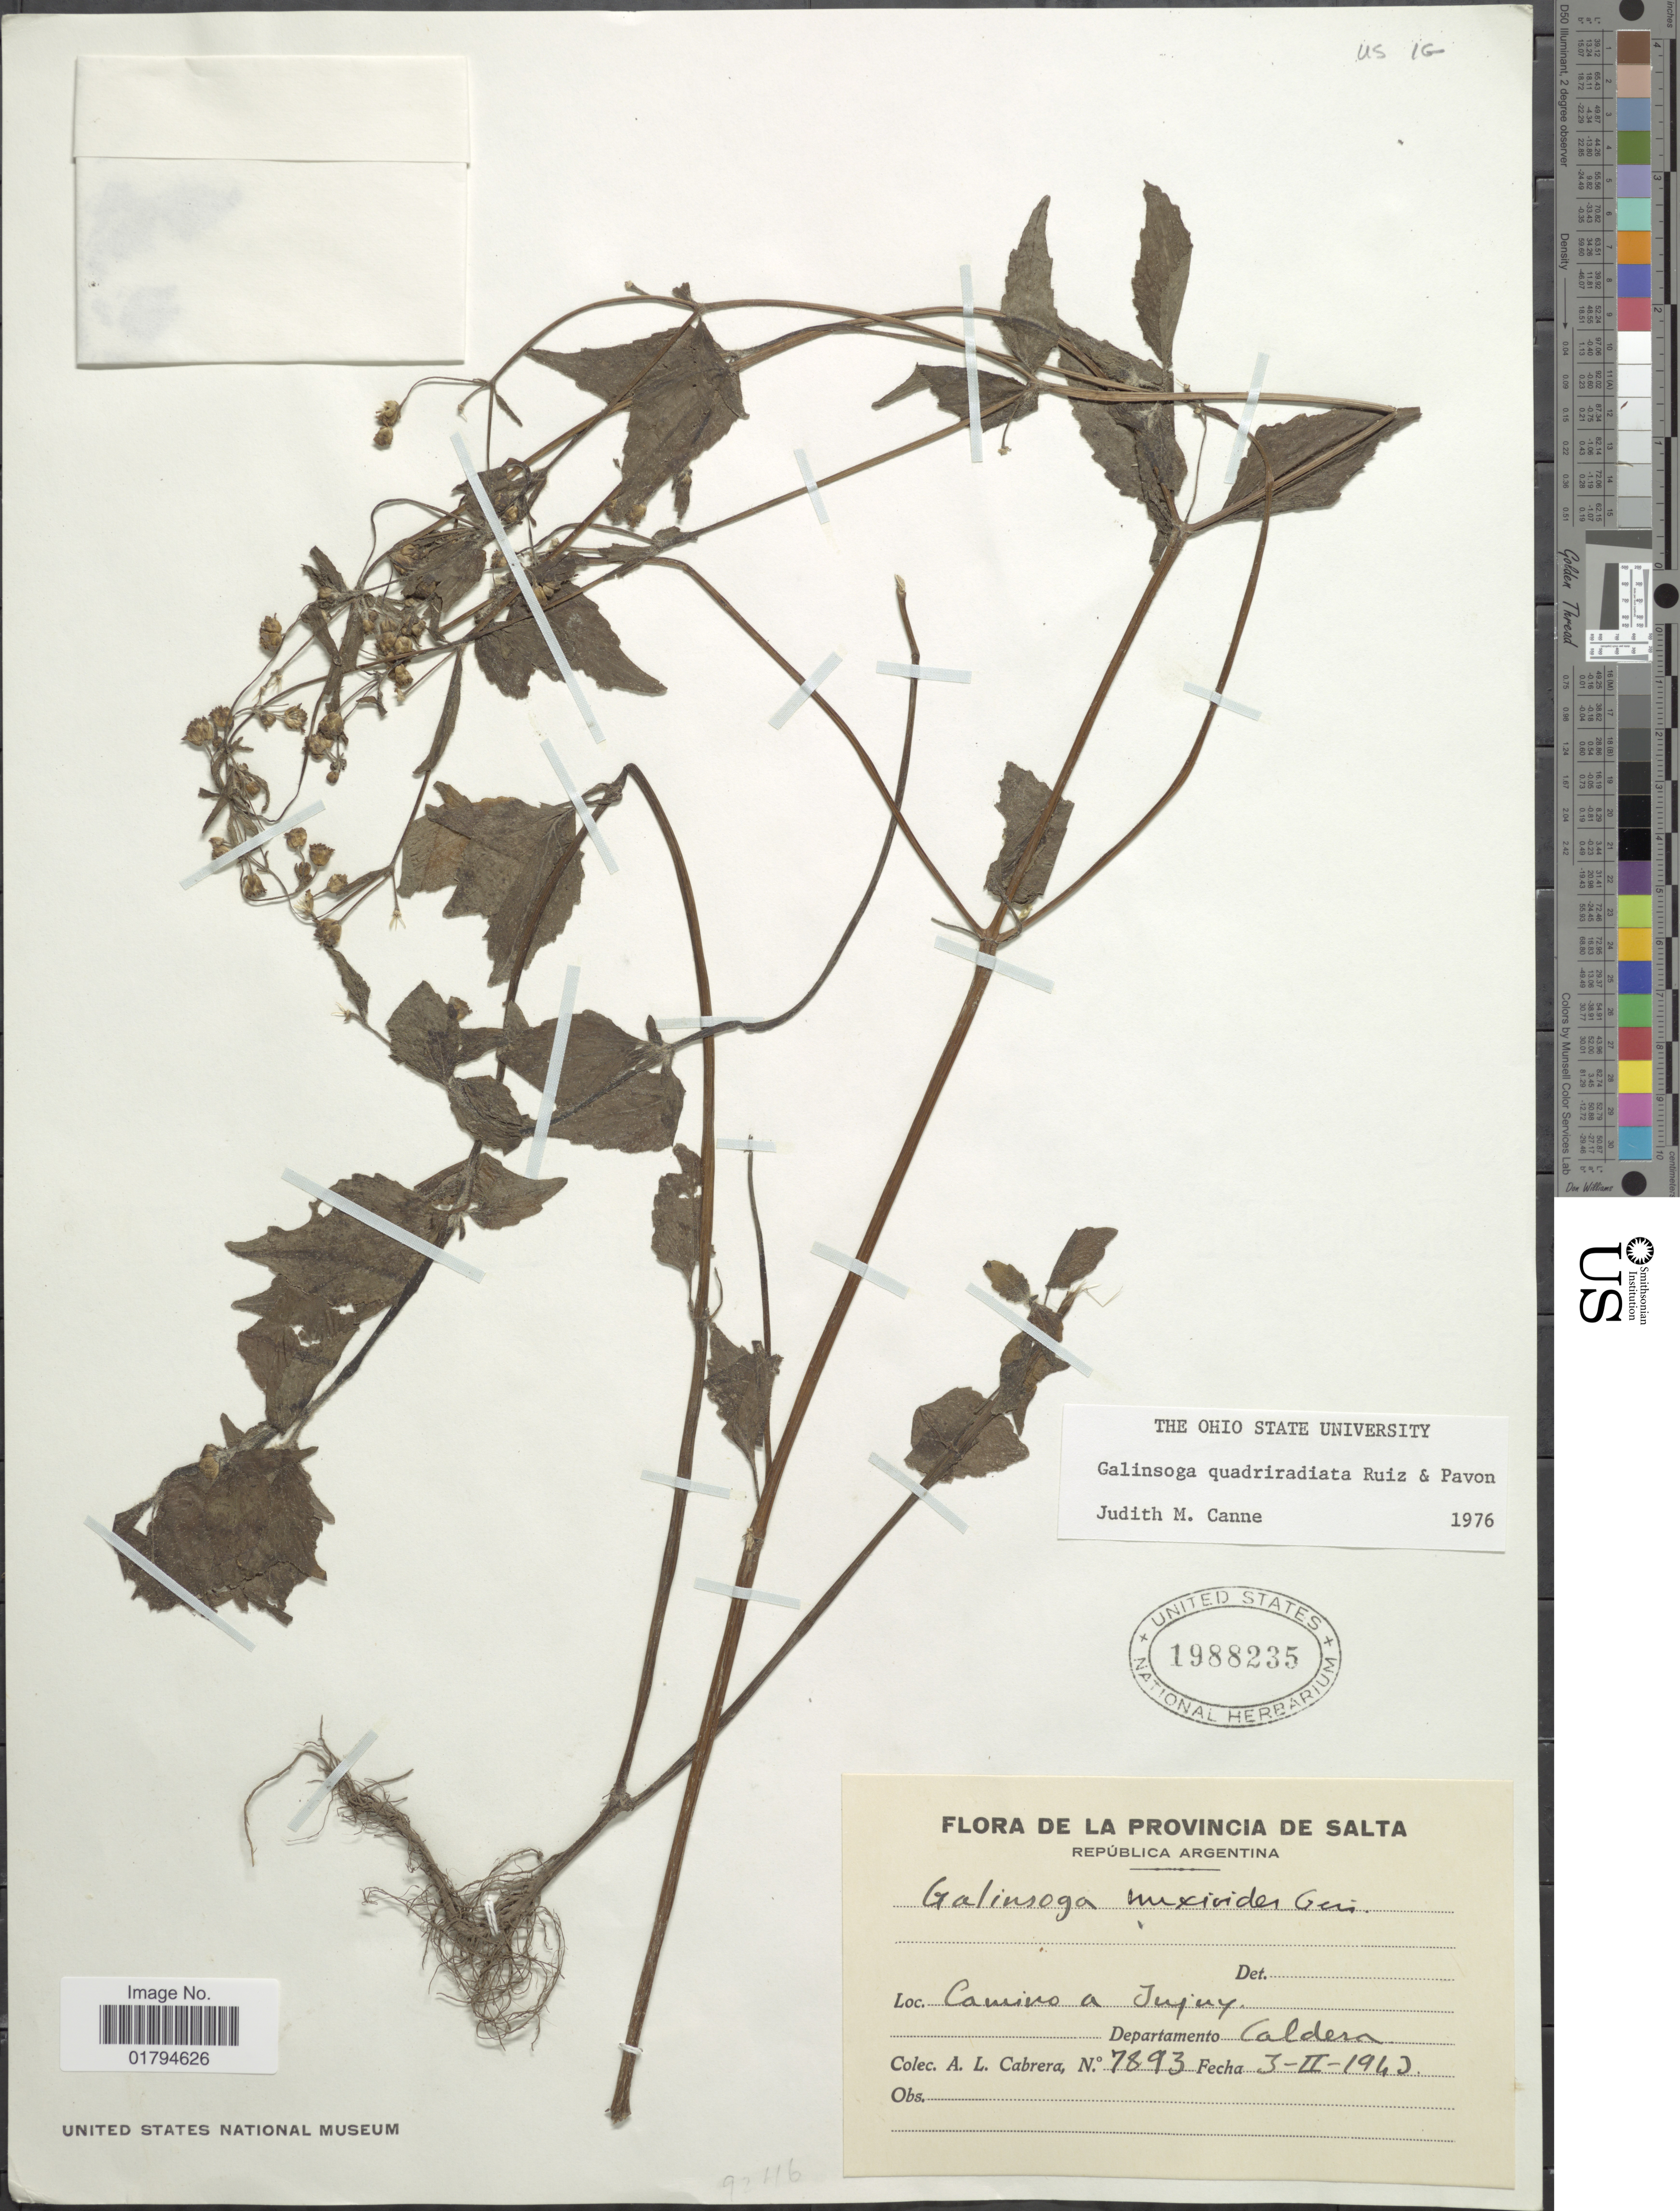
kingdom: Plantae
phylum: Tracheophyta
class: Magnoliopsida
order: Asterales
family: Asteraceae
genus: Galinsoga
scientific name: Galinsoga quadriradiata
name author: Ruiz & Pav.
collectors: A. L. Cabrera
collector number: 7893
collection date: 1943-02-03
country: Argentina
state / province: Jujuy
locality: Camino a Jujuy Departamento Caldera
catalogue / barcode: US 1988235